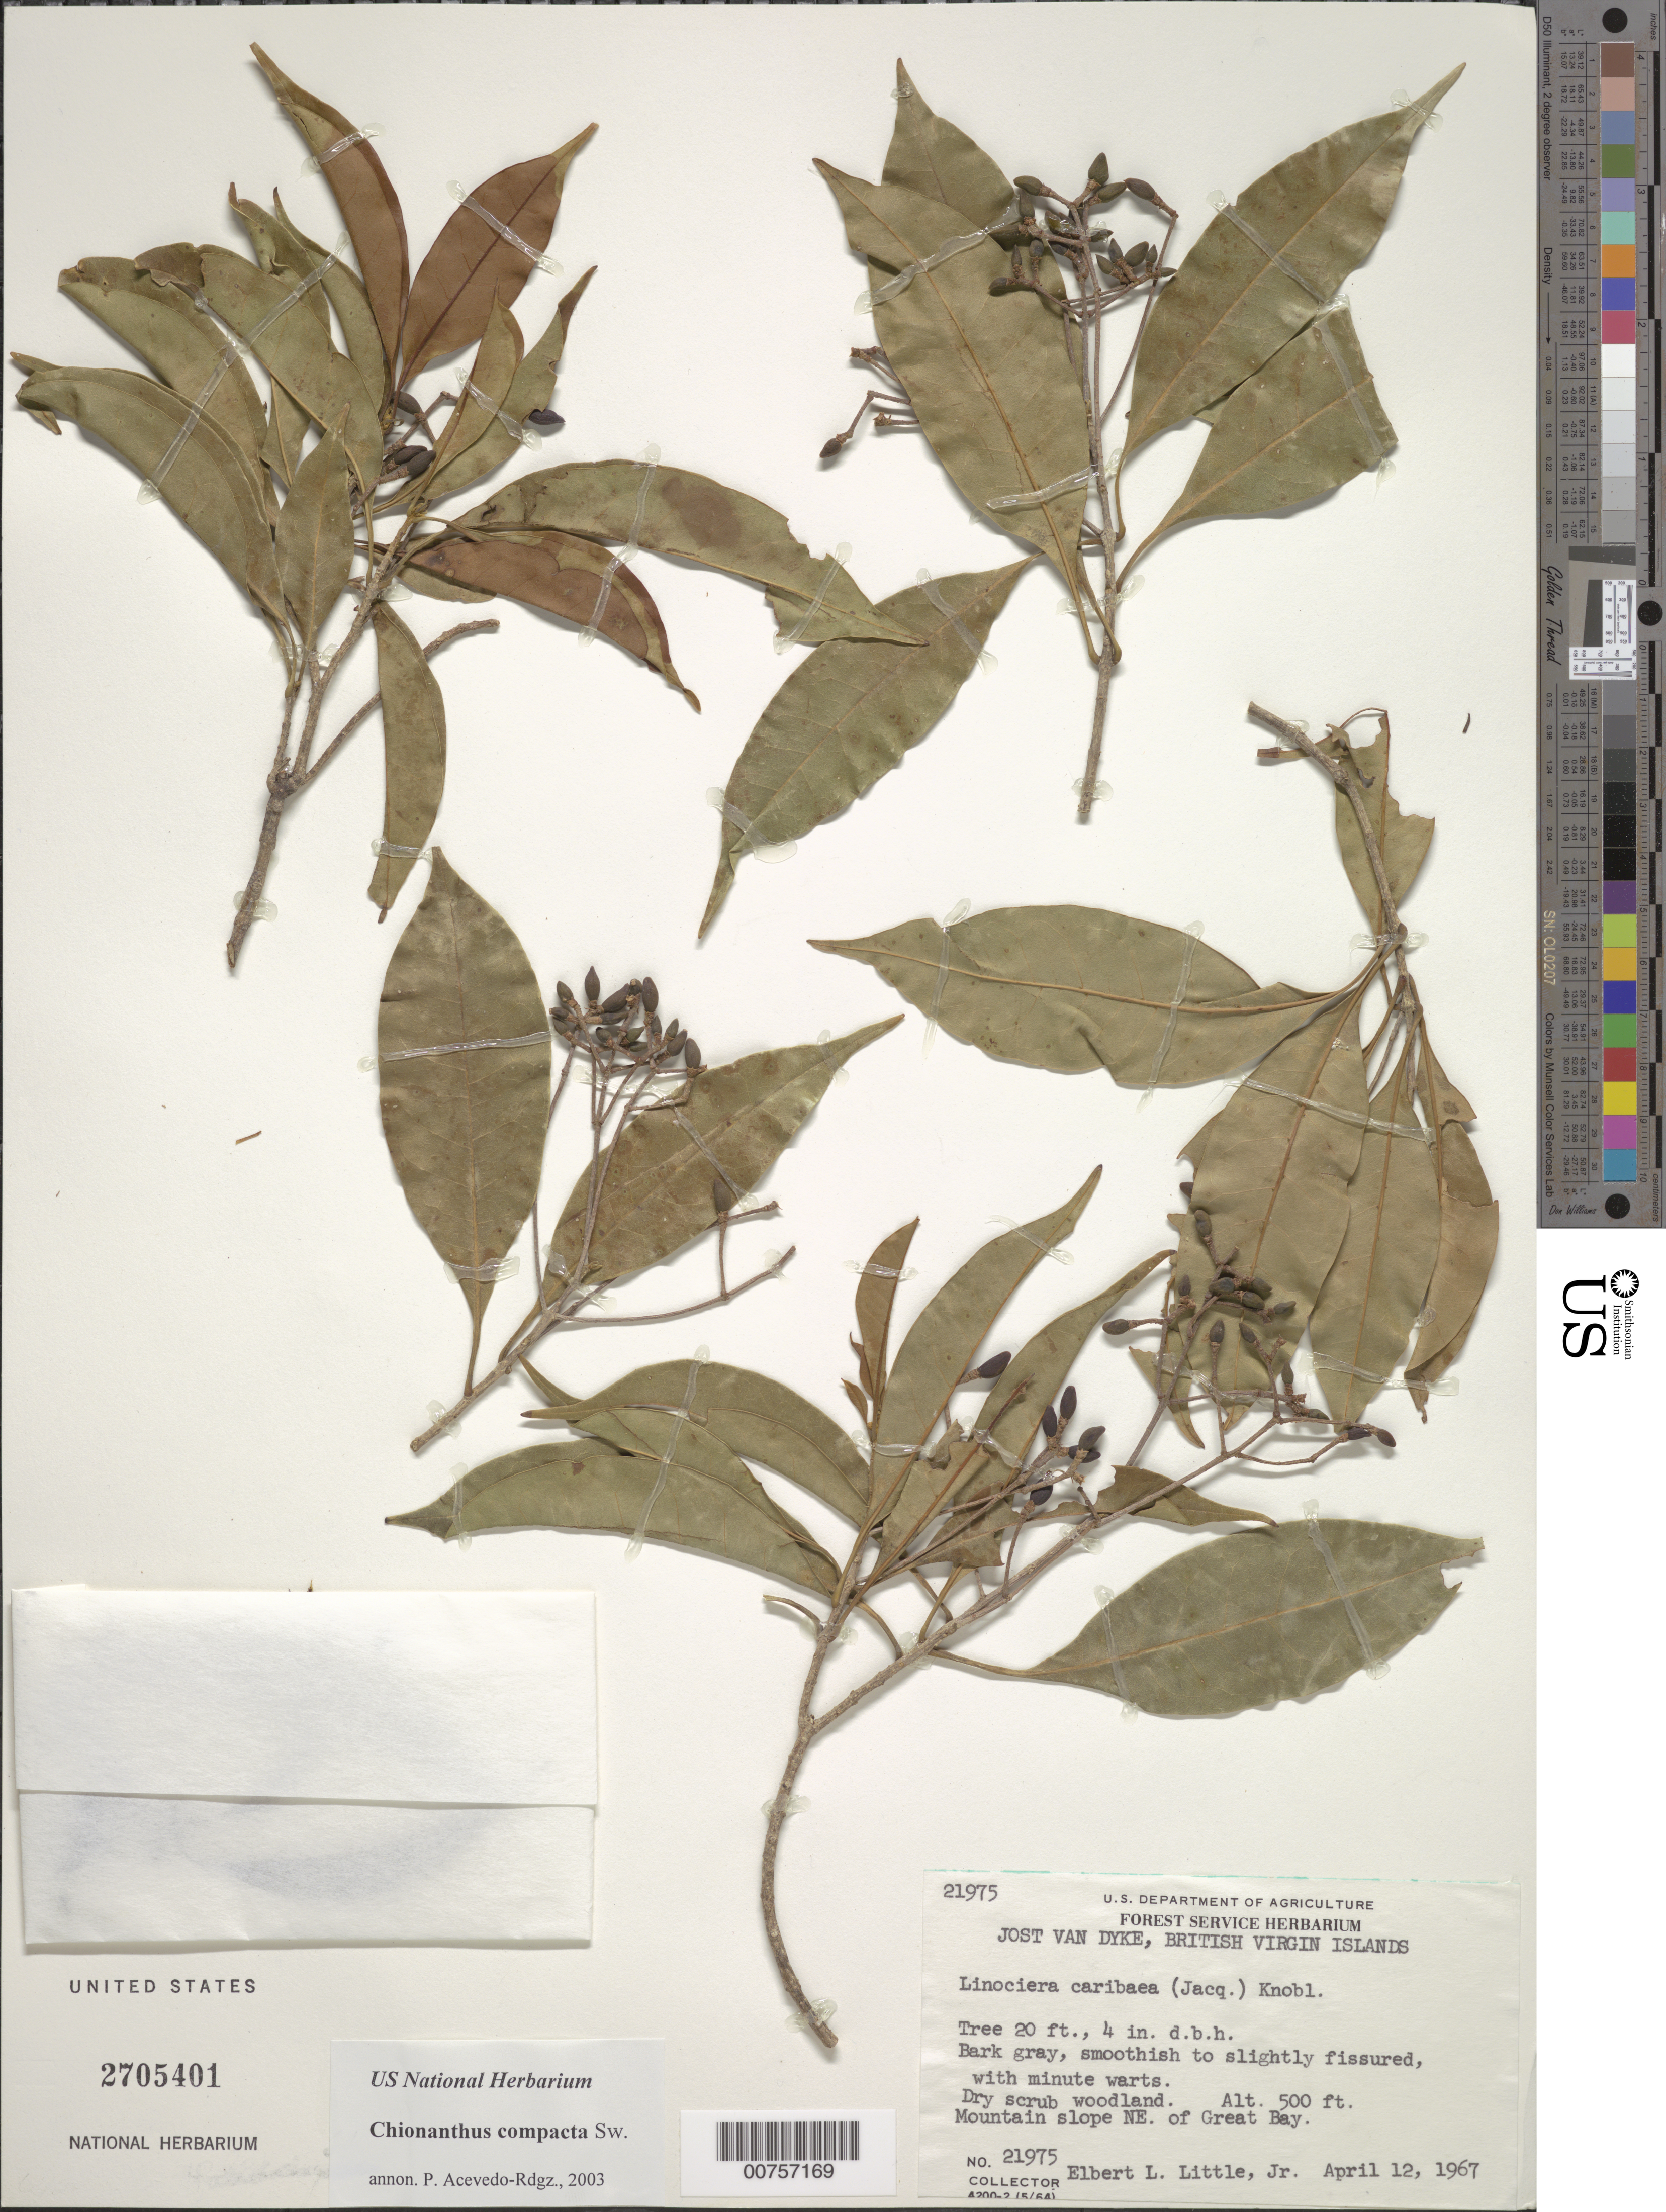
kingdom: Plantae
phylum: Tracheophyta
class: Magnoliopsida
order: Lamiales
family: Oleaceae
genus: Chionanthus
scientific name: Chionanthus compactus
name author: Sw.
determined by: Acevedo-Rodríguez, P., (BOT), Smithsonian Institution - National Museum of Natural History (UNITED STATES)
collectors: E. L. Little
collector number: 21975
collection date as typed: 12 Apr 1967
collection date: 1967-04-12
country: British Virgin Islands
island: Jost Van Dyke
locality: Mountain slope NE of Great Bay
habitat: Dry scrub woodland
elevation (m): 152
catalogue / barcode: US 2705401